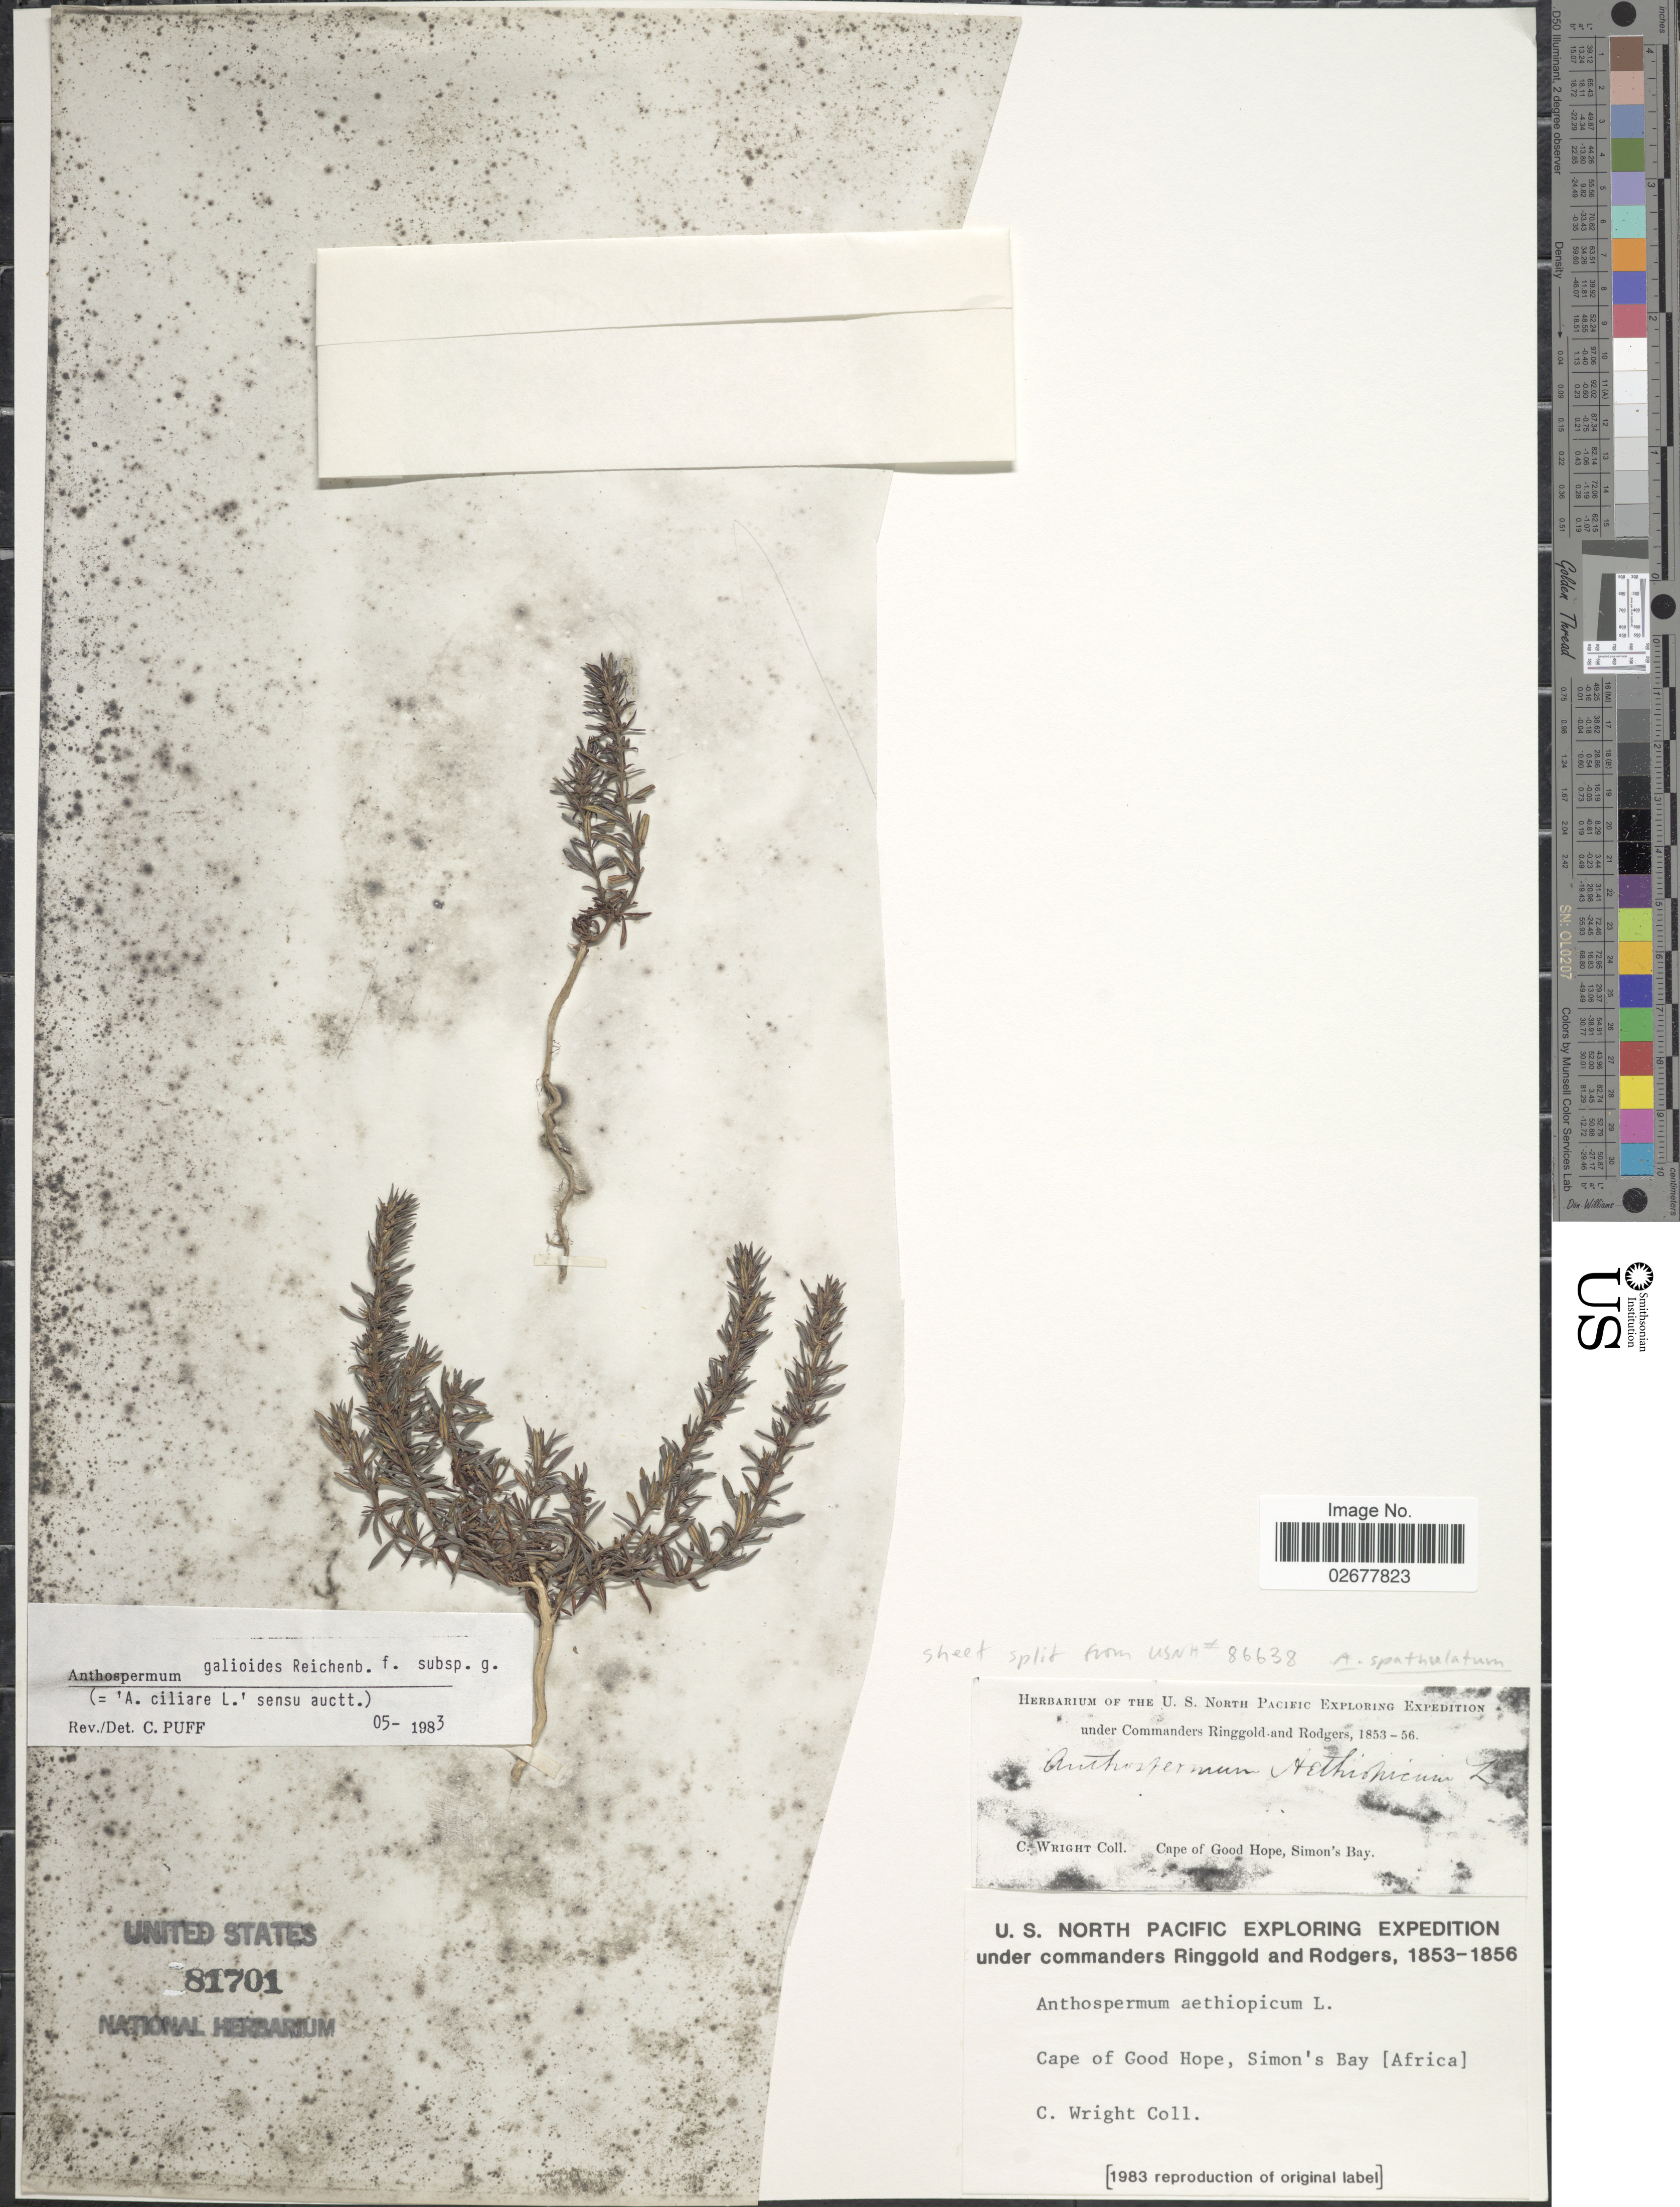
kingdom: Plantae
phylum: Tracheophyta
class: Magnoliopsida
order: Gentianales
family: Rubiaceae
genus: Anthospermum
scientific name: Anthospermum galioides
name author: Rchb. ex Spreng.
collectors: C. Wright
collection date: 1853/1856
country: South Africa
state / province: Western Cape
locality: Cape of Good Hope, Simon's Bay [Africa]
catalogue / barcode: US 81701